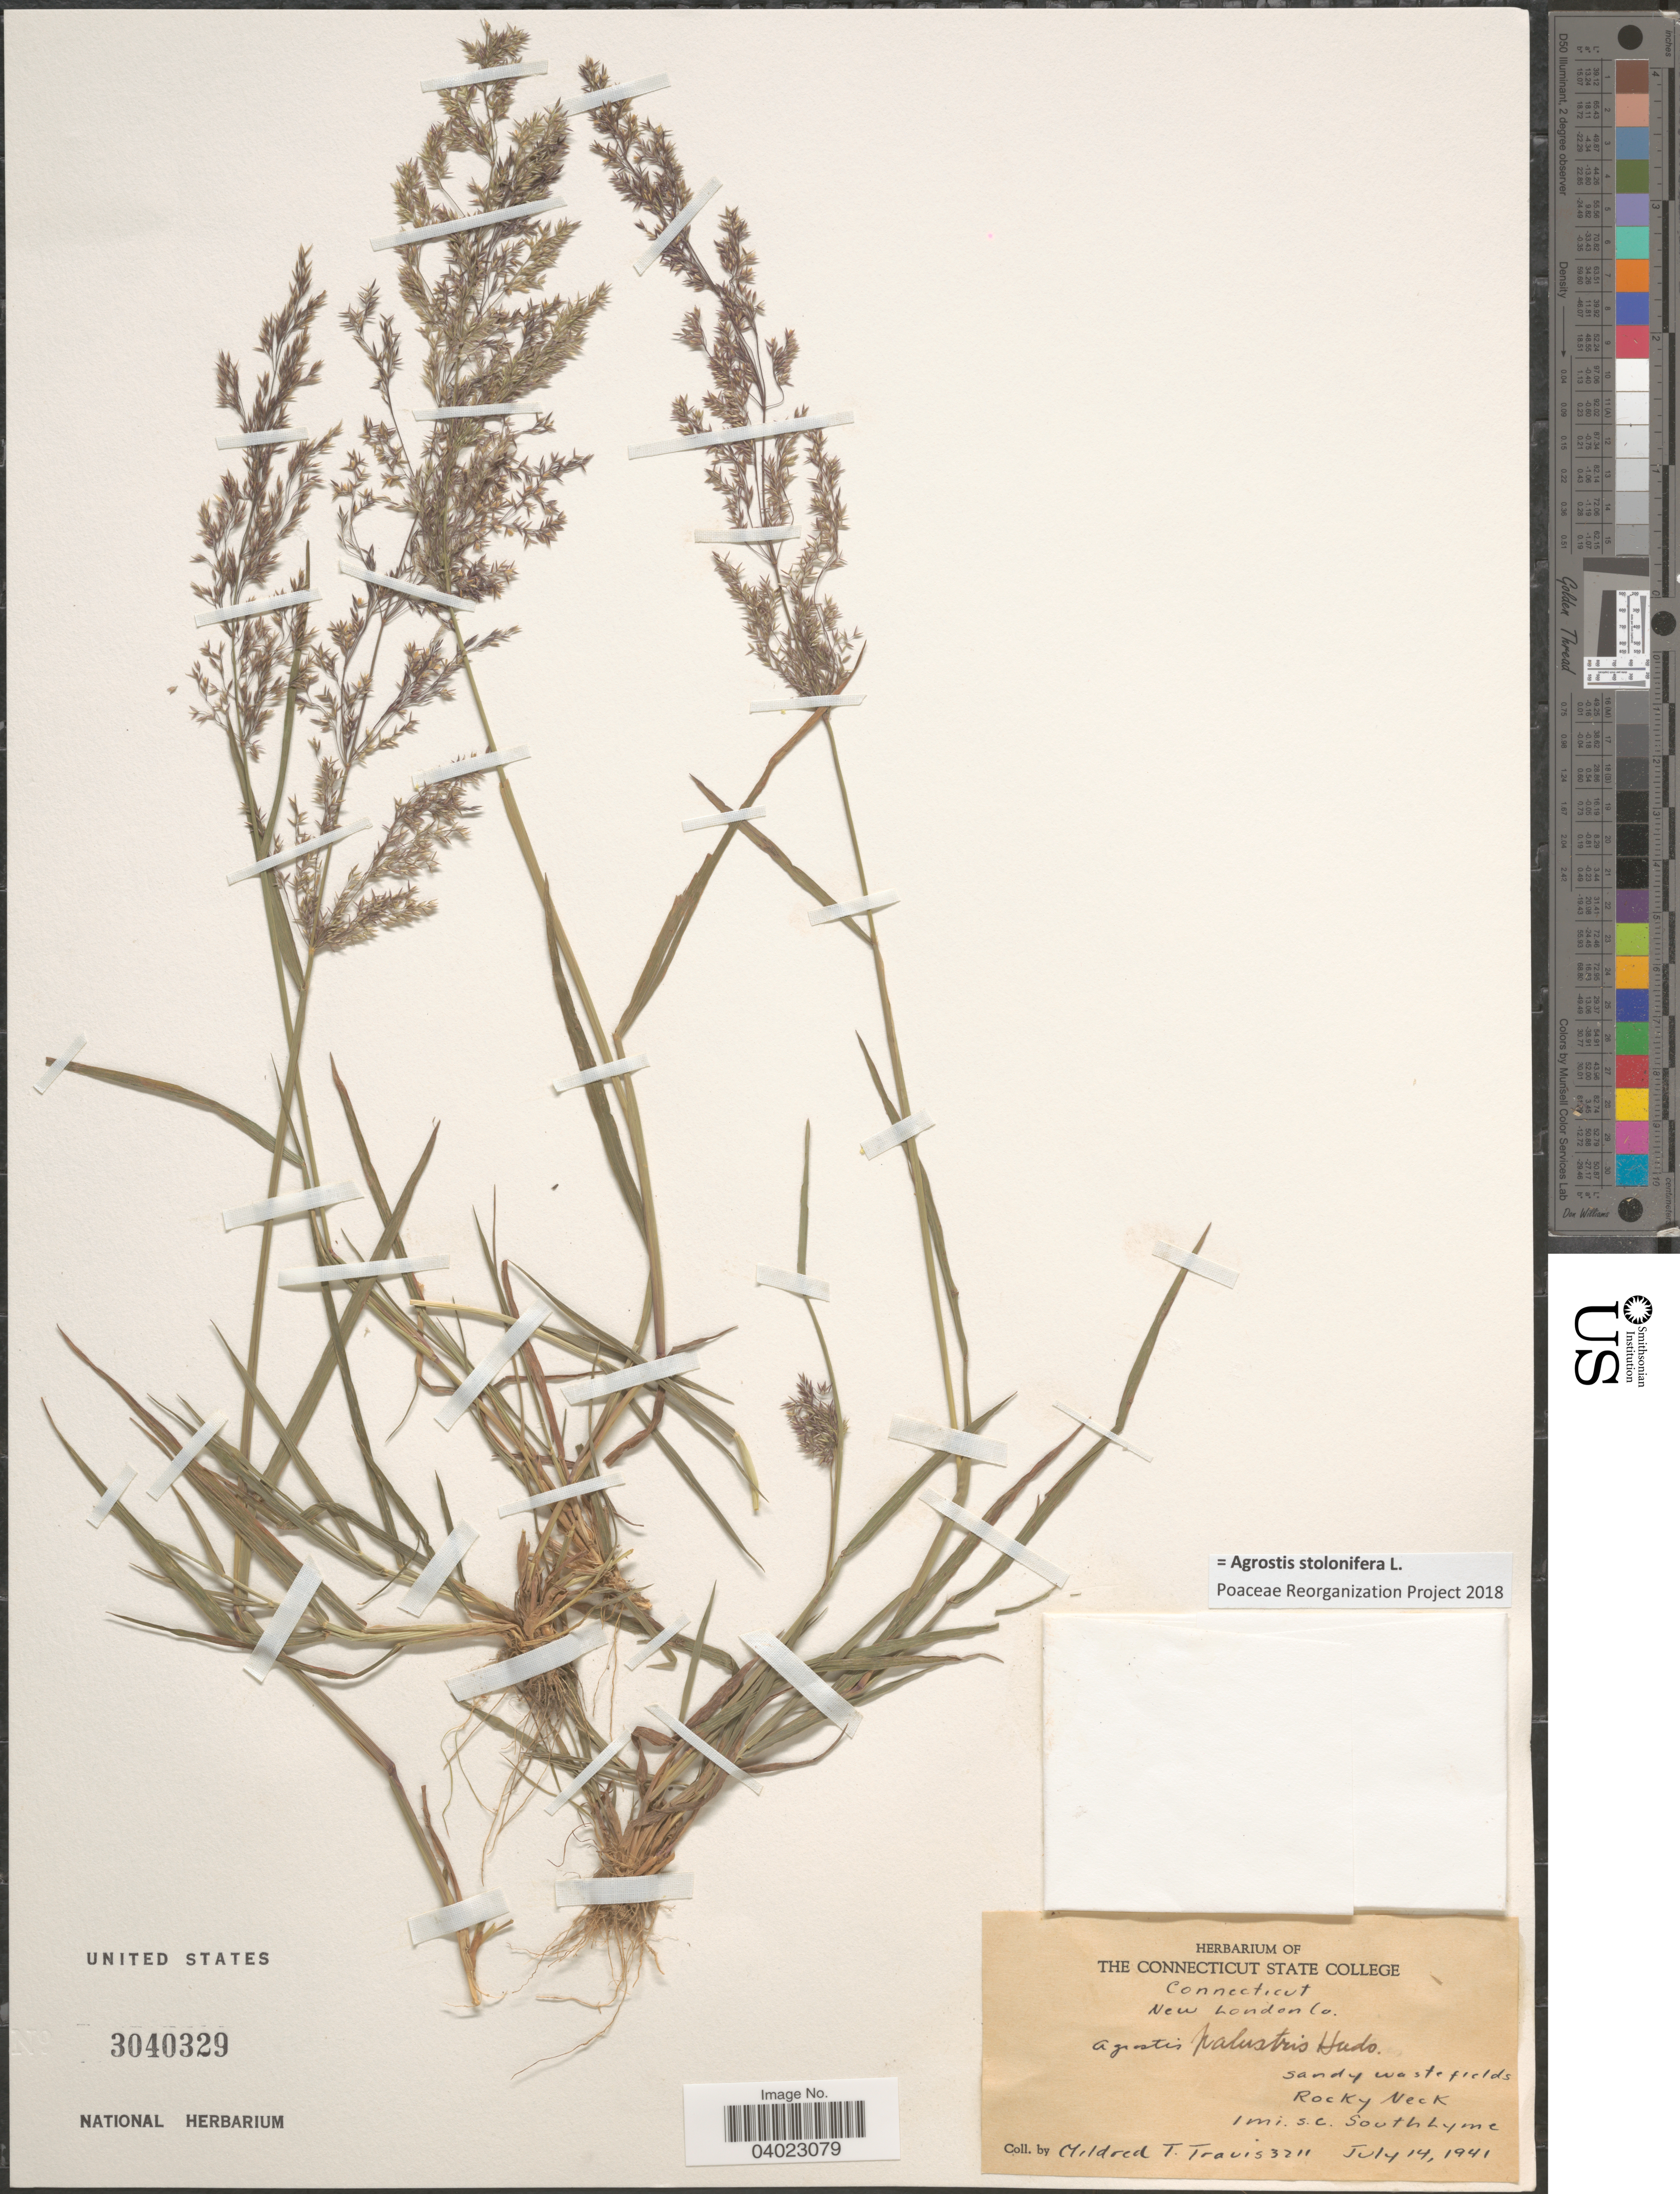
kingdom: Plantae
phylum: Tracheophyta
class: Liliopsida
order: Poales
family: Poaceae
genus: Agrostis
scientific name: Agrostis stolonifera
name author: L.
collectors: M. Travis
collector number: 3211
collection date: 1941-07-14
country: United States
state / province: Connecticut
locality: New London Co. Sandy waste fields. Rocky Neck 1 mi. s.e. South Lyme.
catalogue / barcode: US 3040329